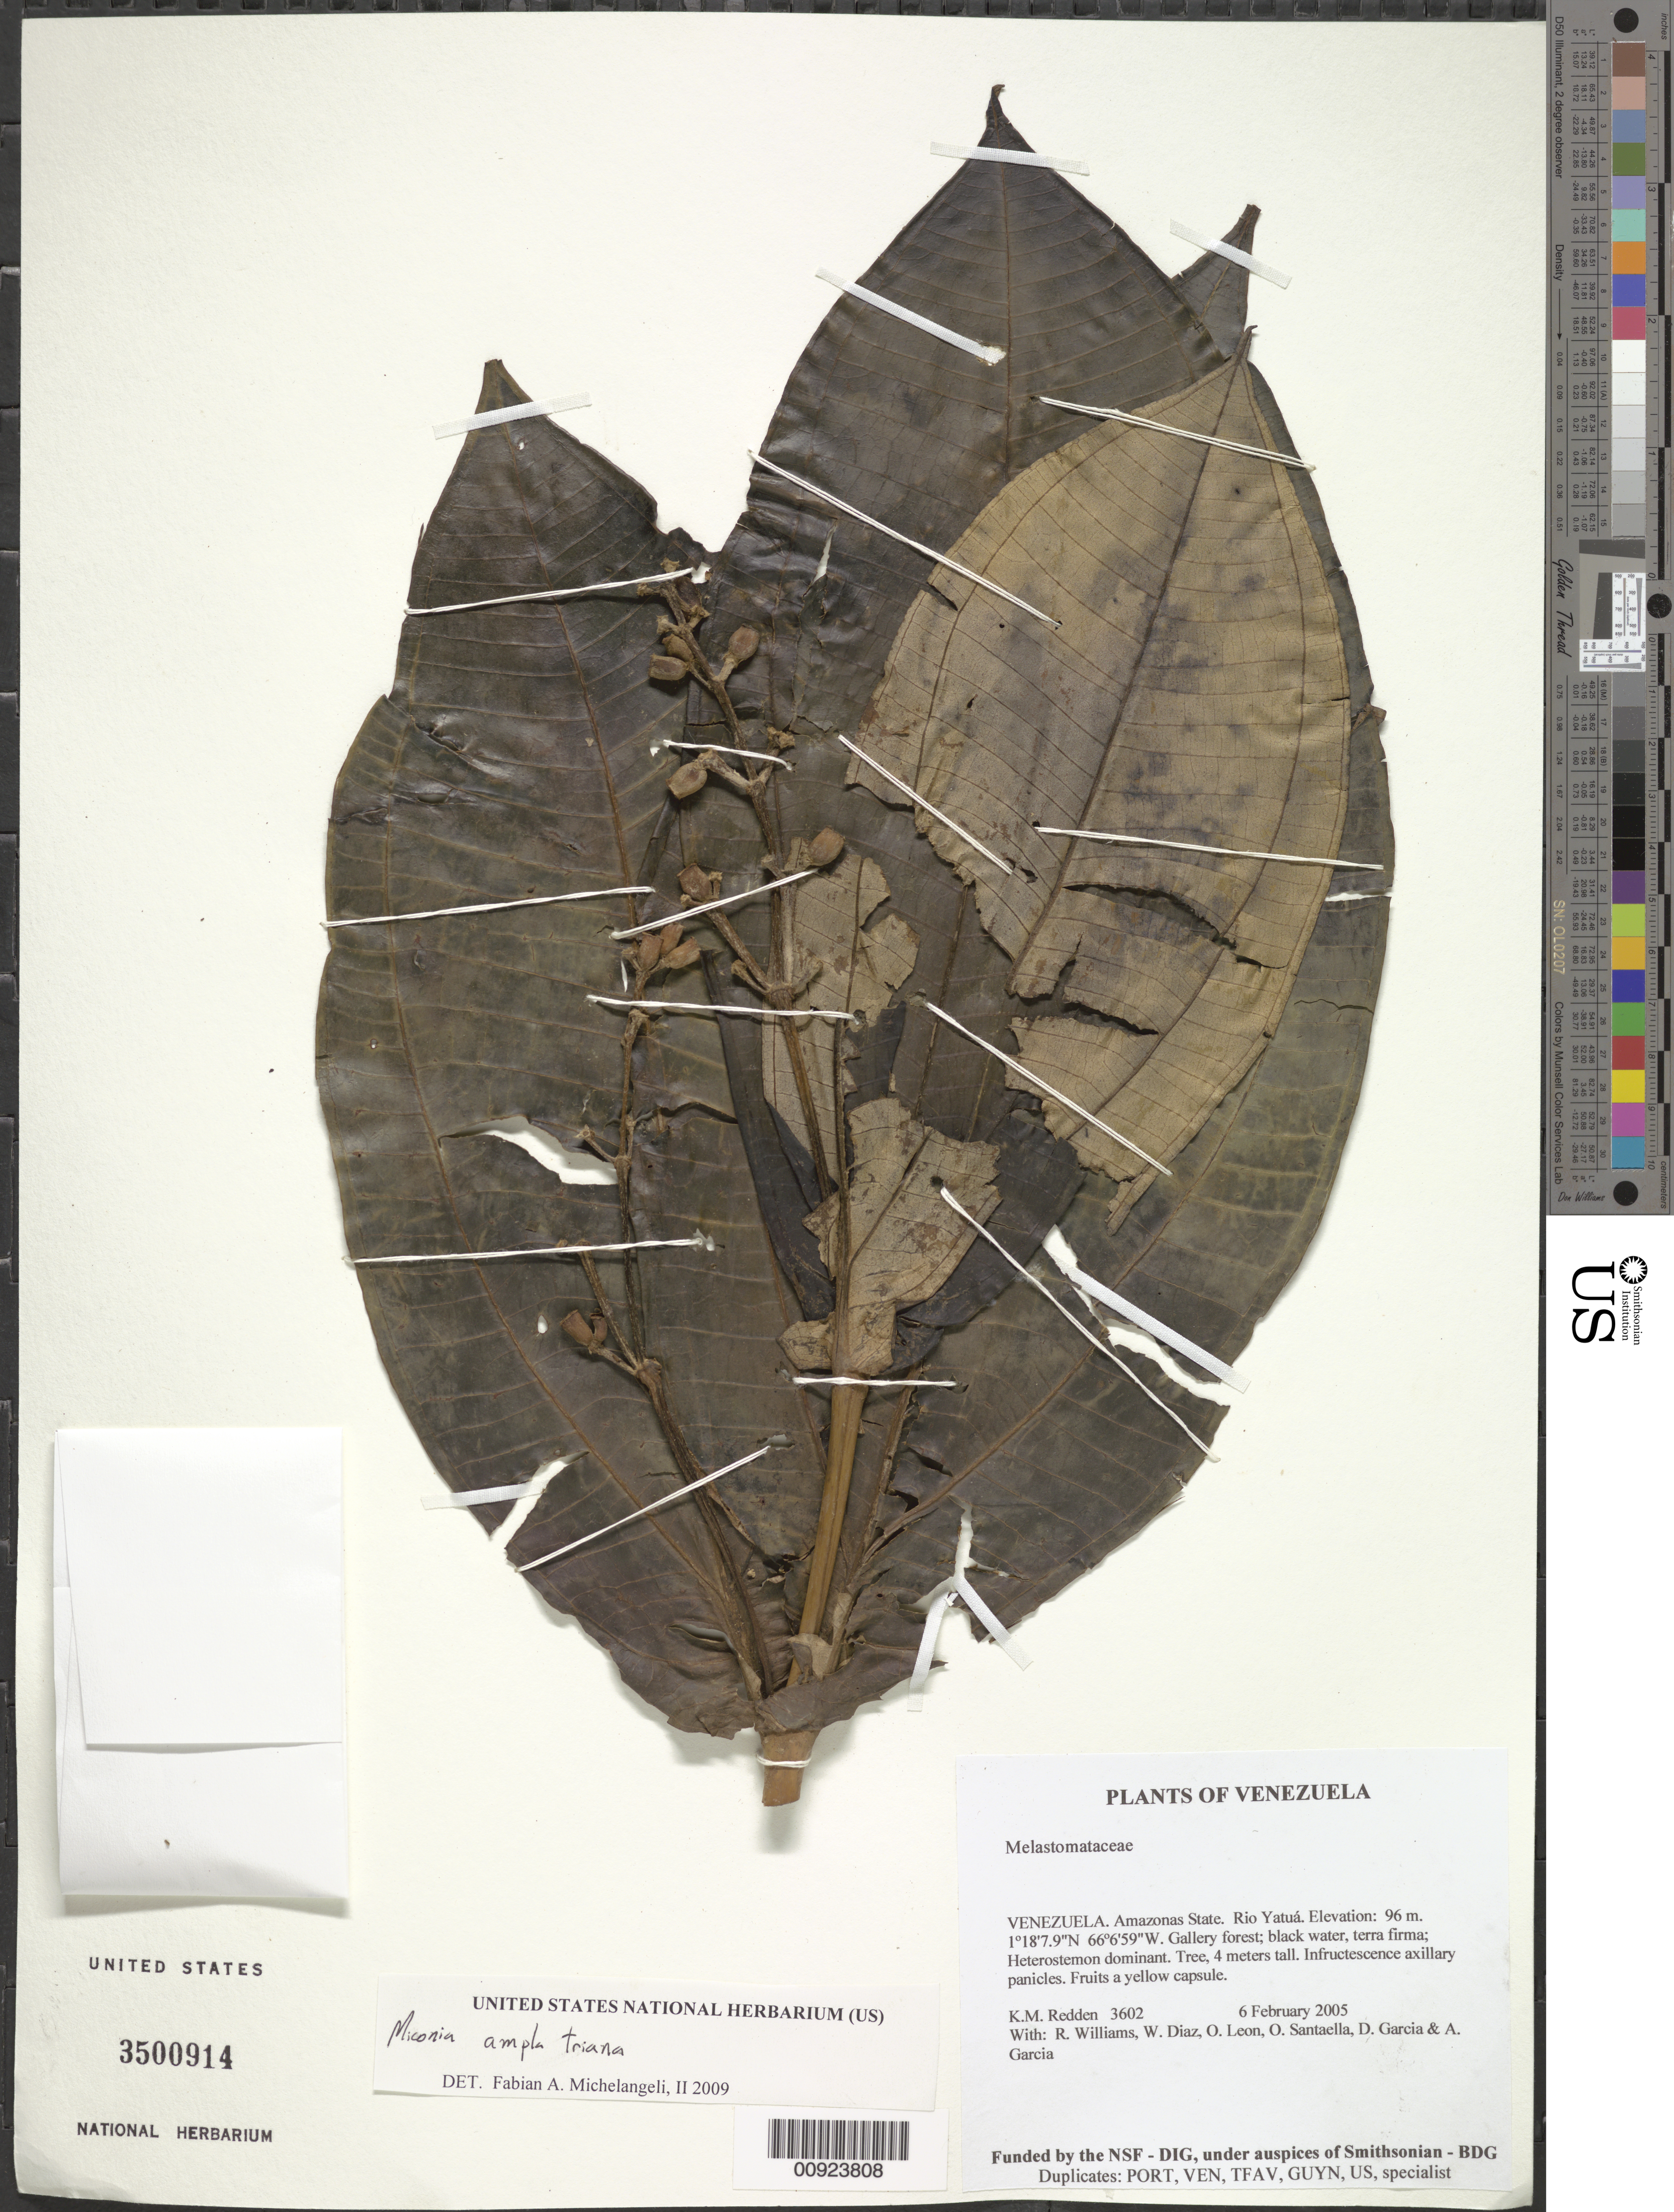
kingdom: Plantae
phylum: Tracheophyta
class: Magnoliopsida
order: Myrtales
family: Melastomataceae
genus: Miconia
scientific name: Miconia ampla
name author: Triana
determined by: Michelangeli, F. A.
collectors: K. M. Redden, R. Williams, W. Díaz P., O. León, O. Santaella, D. Garcia & A. Garcia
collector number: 3602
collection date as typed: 6 February 2005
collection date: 2005-02-06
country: Venezuela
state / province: Amazonas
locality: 19 - Rio Yatuá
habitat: Gallery forest; black water, terra firma; Heterostemon dominant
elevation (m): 96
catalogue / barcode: US 3500914